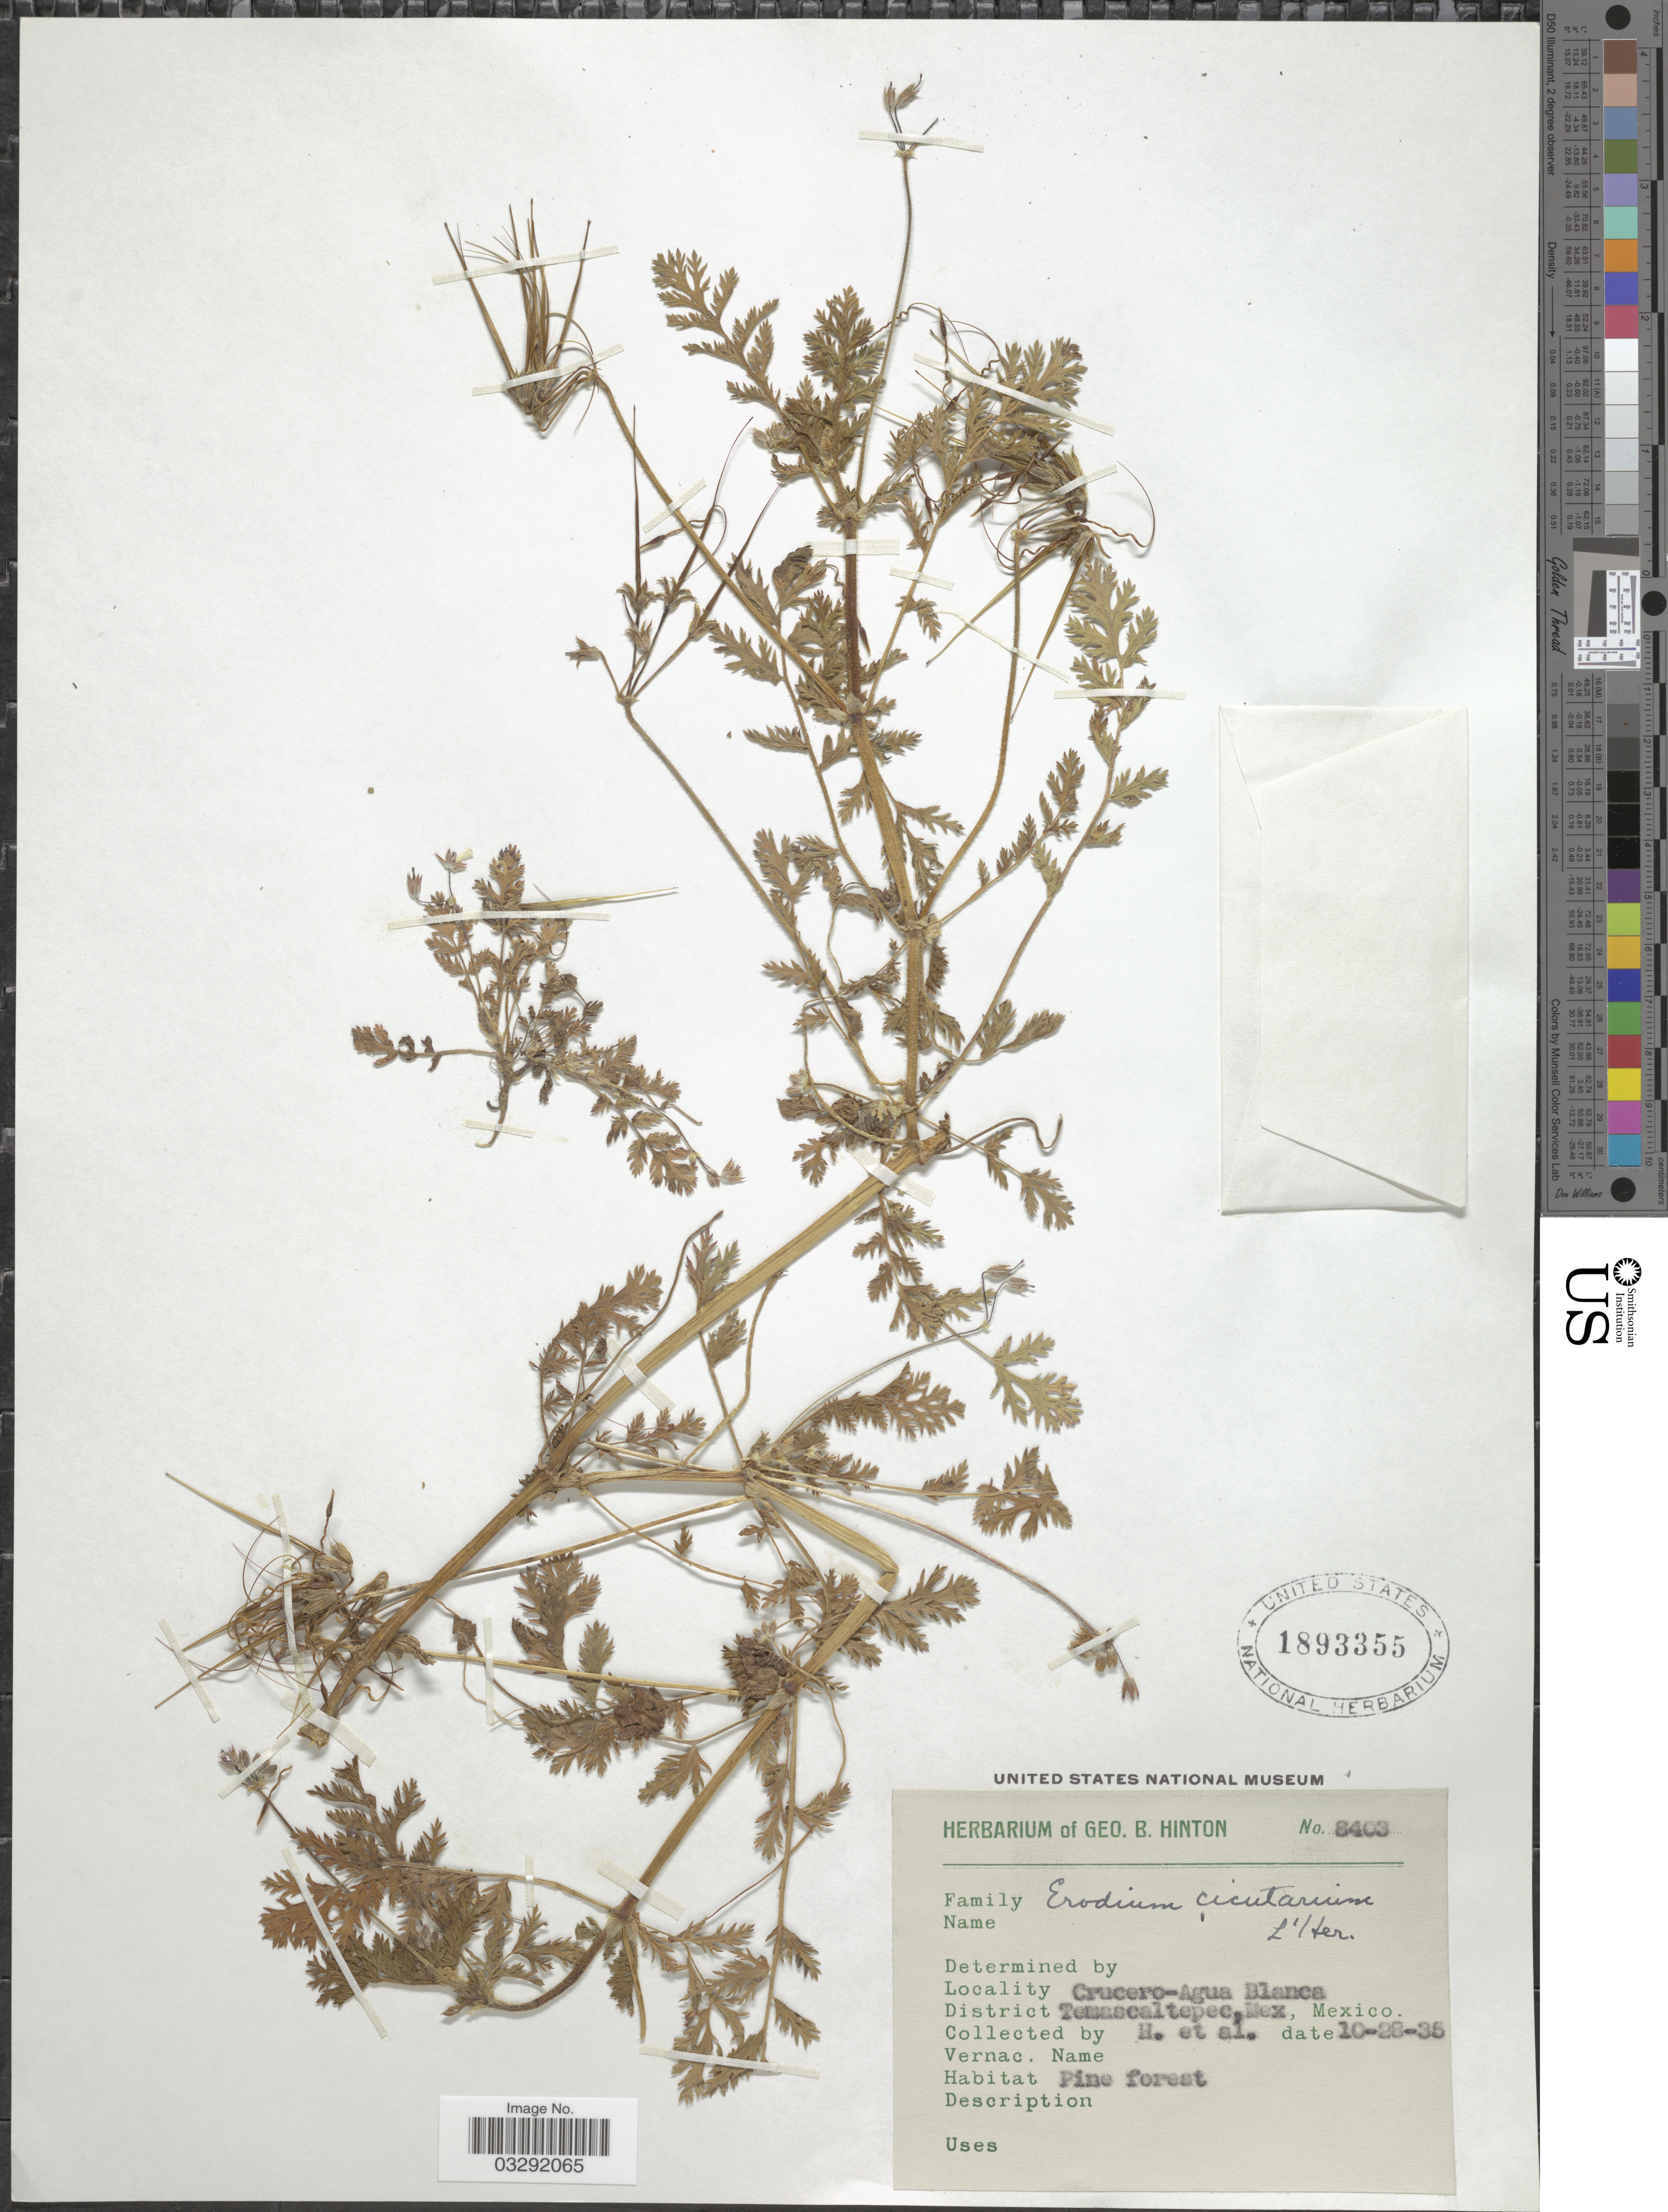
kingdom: Plantae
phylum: Tracheophyta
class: Magnoliopsida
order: Geraniales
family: Geraniaceae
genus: Erodium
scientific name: Erodium cicutarium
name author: (L.) L'Hér.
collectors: G. B. Hinton & et al.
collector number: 8403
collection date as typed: Transcribed d/m/y: 28/10/35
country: Mexico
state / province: México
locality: Crucero-Agua Blanca. District Temascaltepec, Mex.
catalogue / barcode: US 1893355